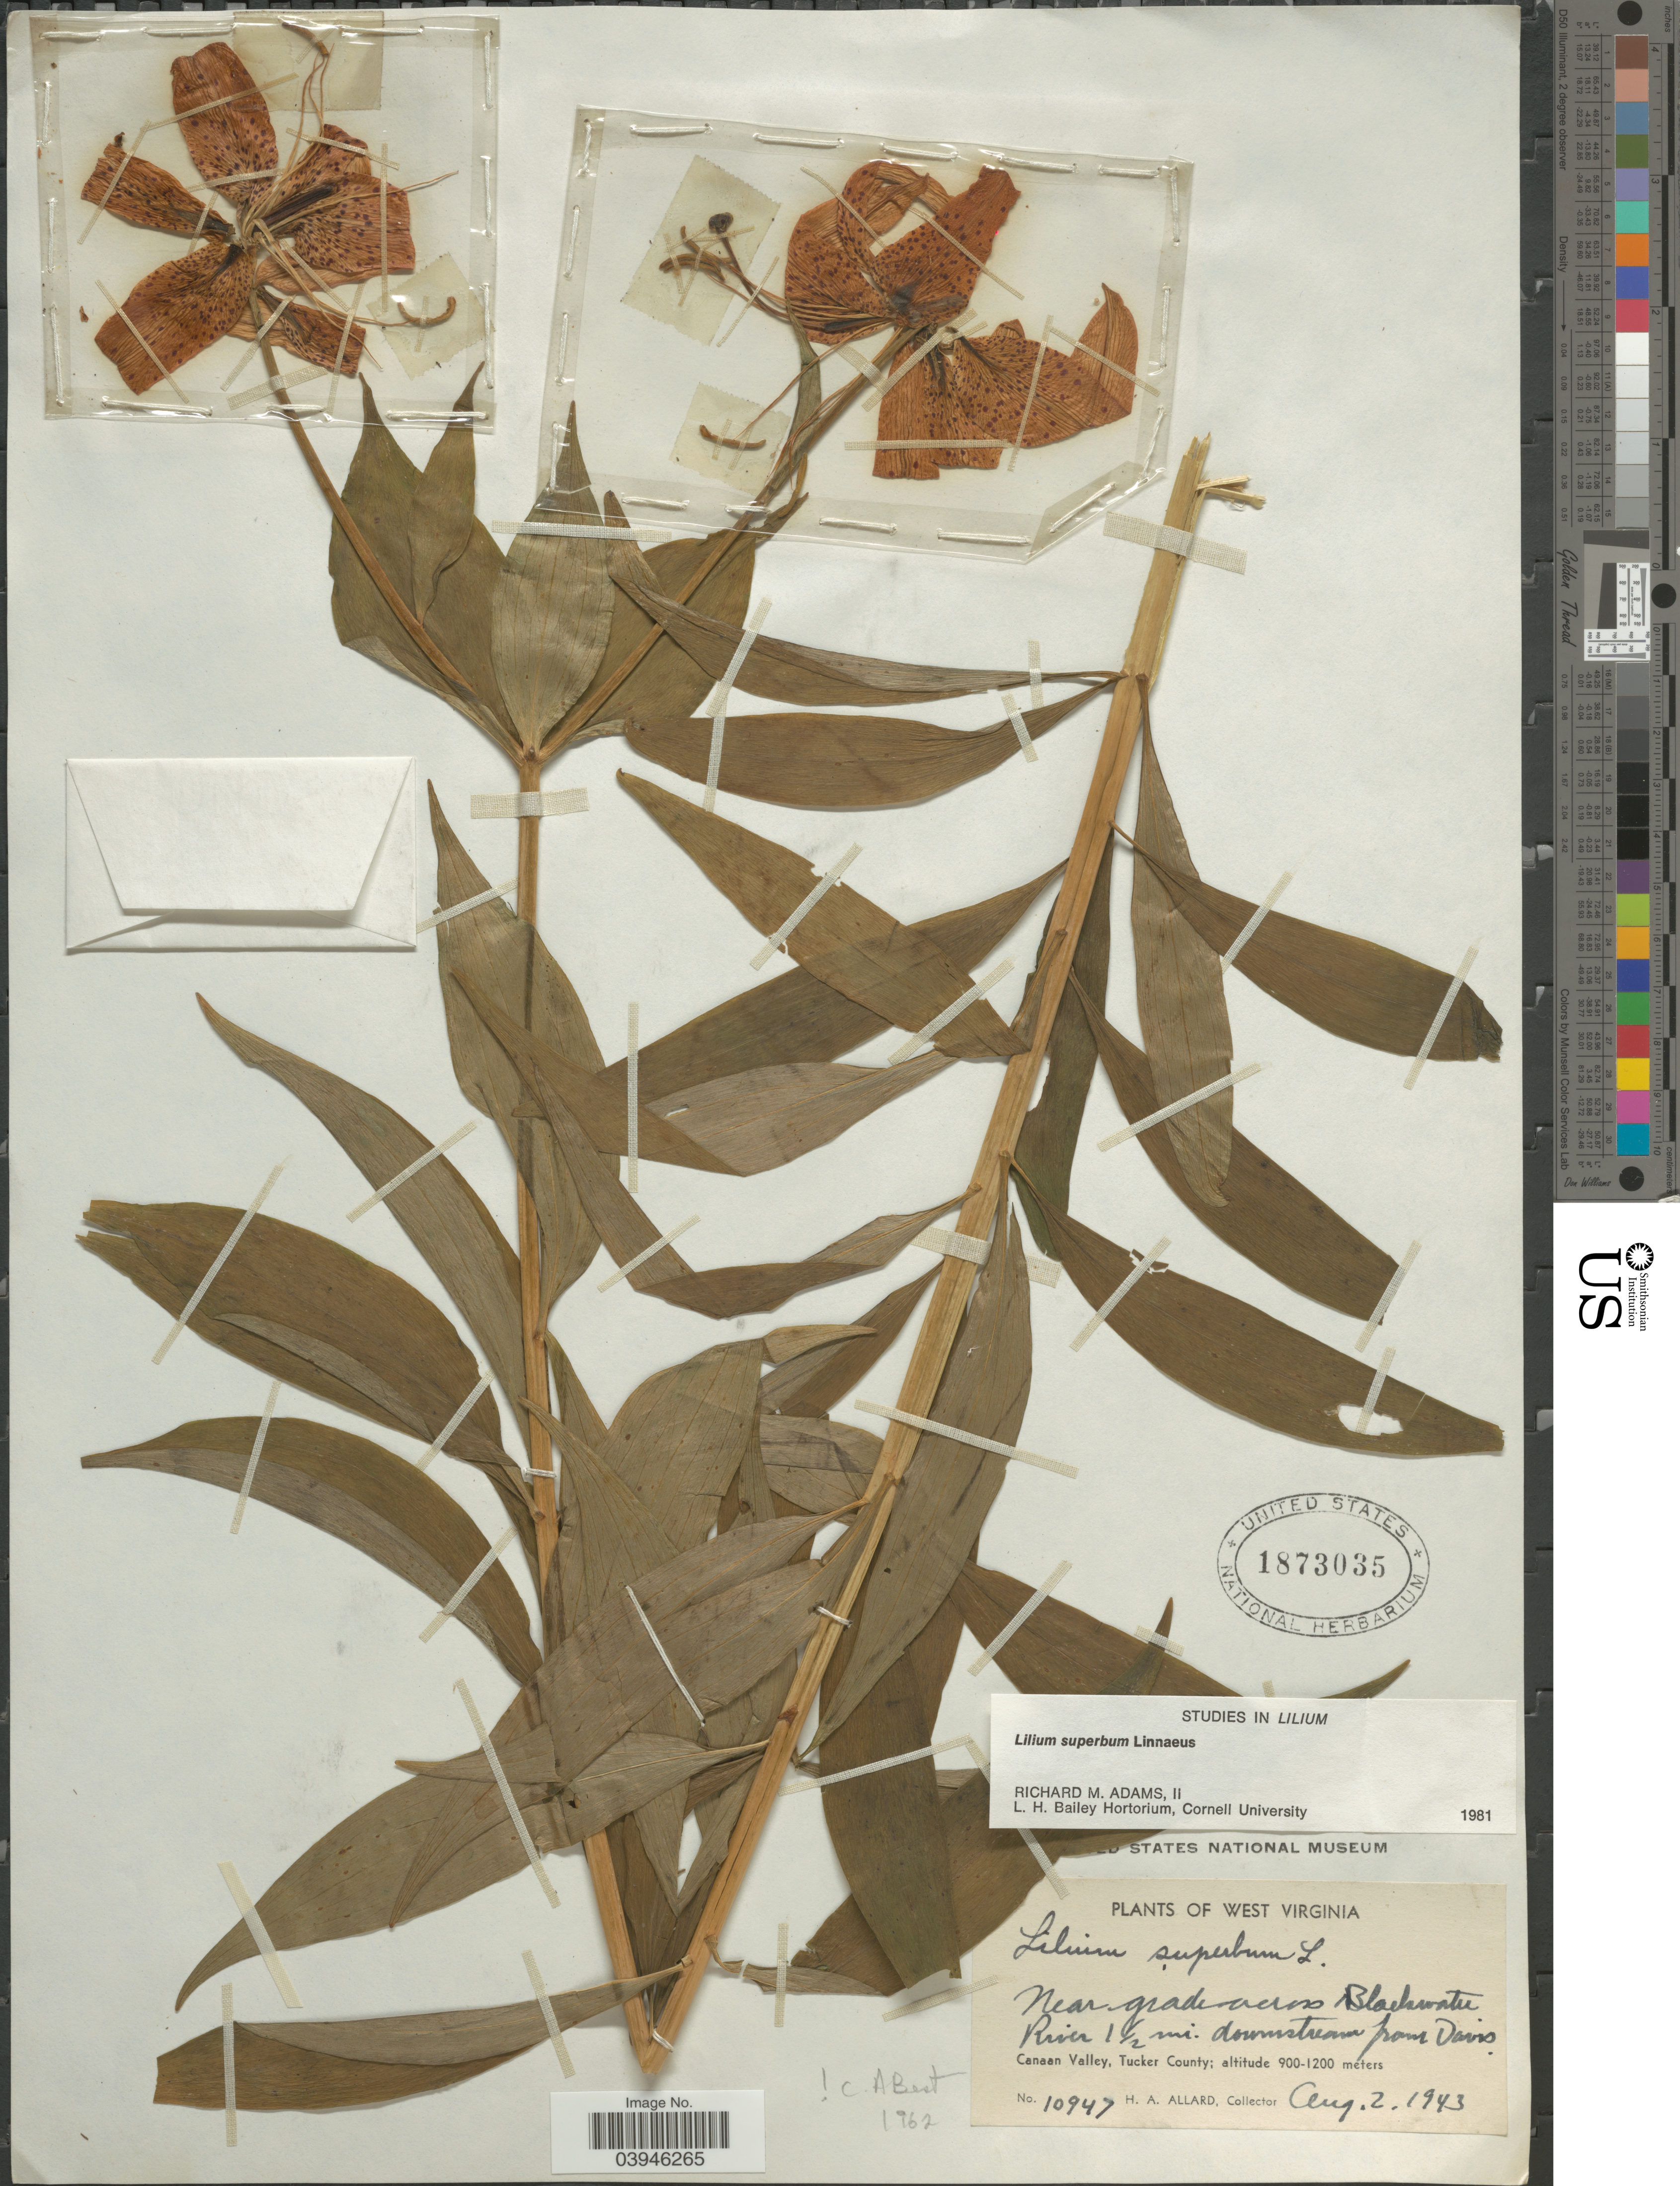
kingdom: Plantae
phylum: Tracheophyta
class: Liliopsida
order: Liliales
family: Liliaceae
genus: Lilium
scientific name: Lilium superbum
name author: L.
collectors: H. A. Allard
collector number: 10947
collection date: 1943-08-02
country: United States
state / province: West Virginia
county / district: Tucker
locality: Near grade across Blackwater River 1½ mi. downstream from Davis. Canaan Valley, Tucker County.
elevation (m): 900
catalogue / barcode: US 1873035